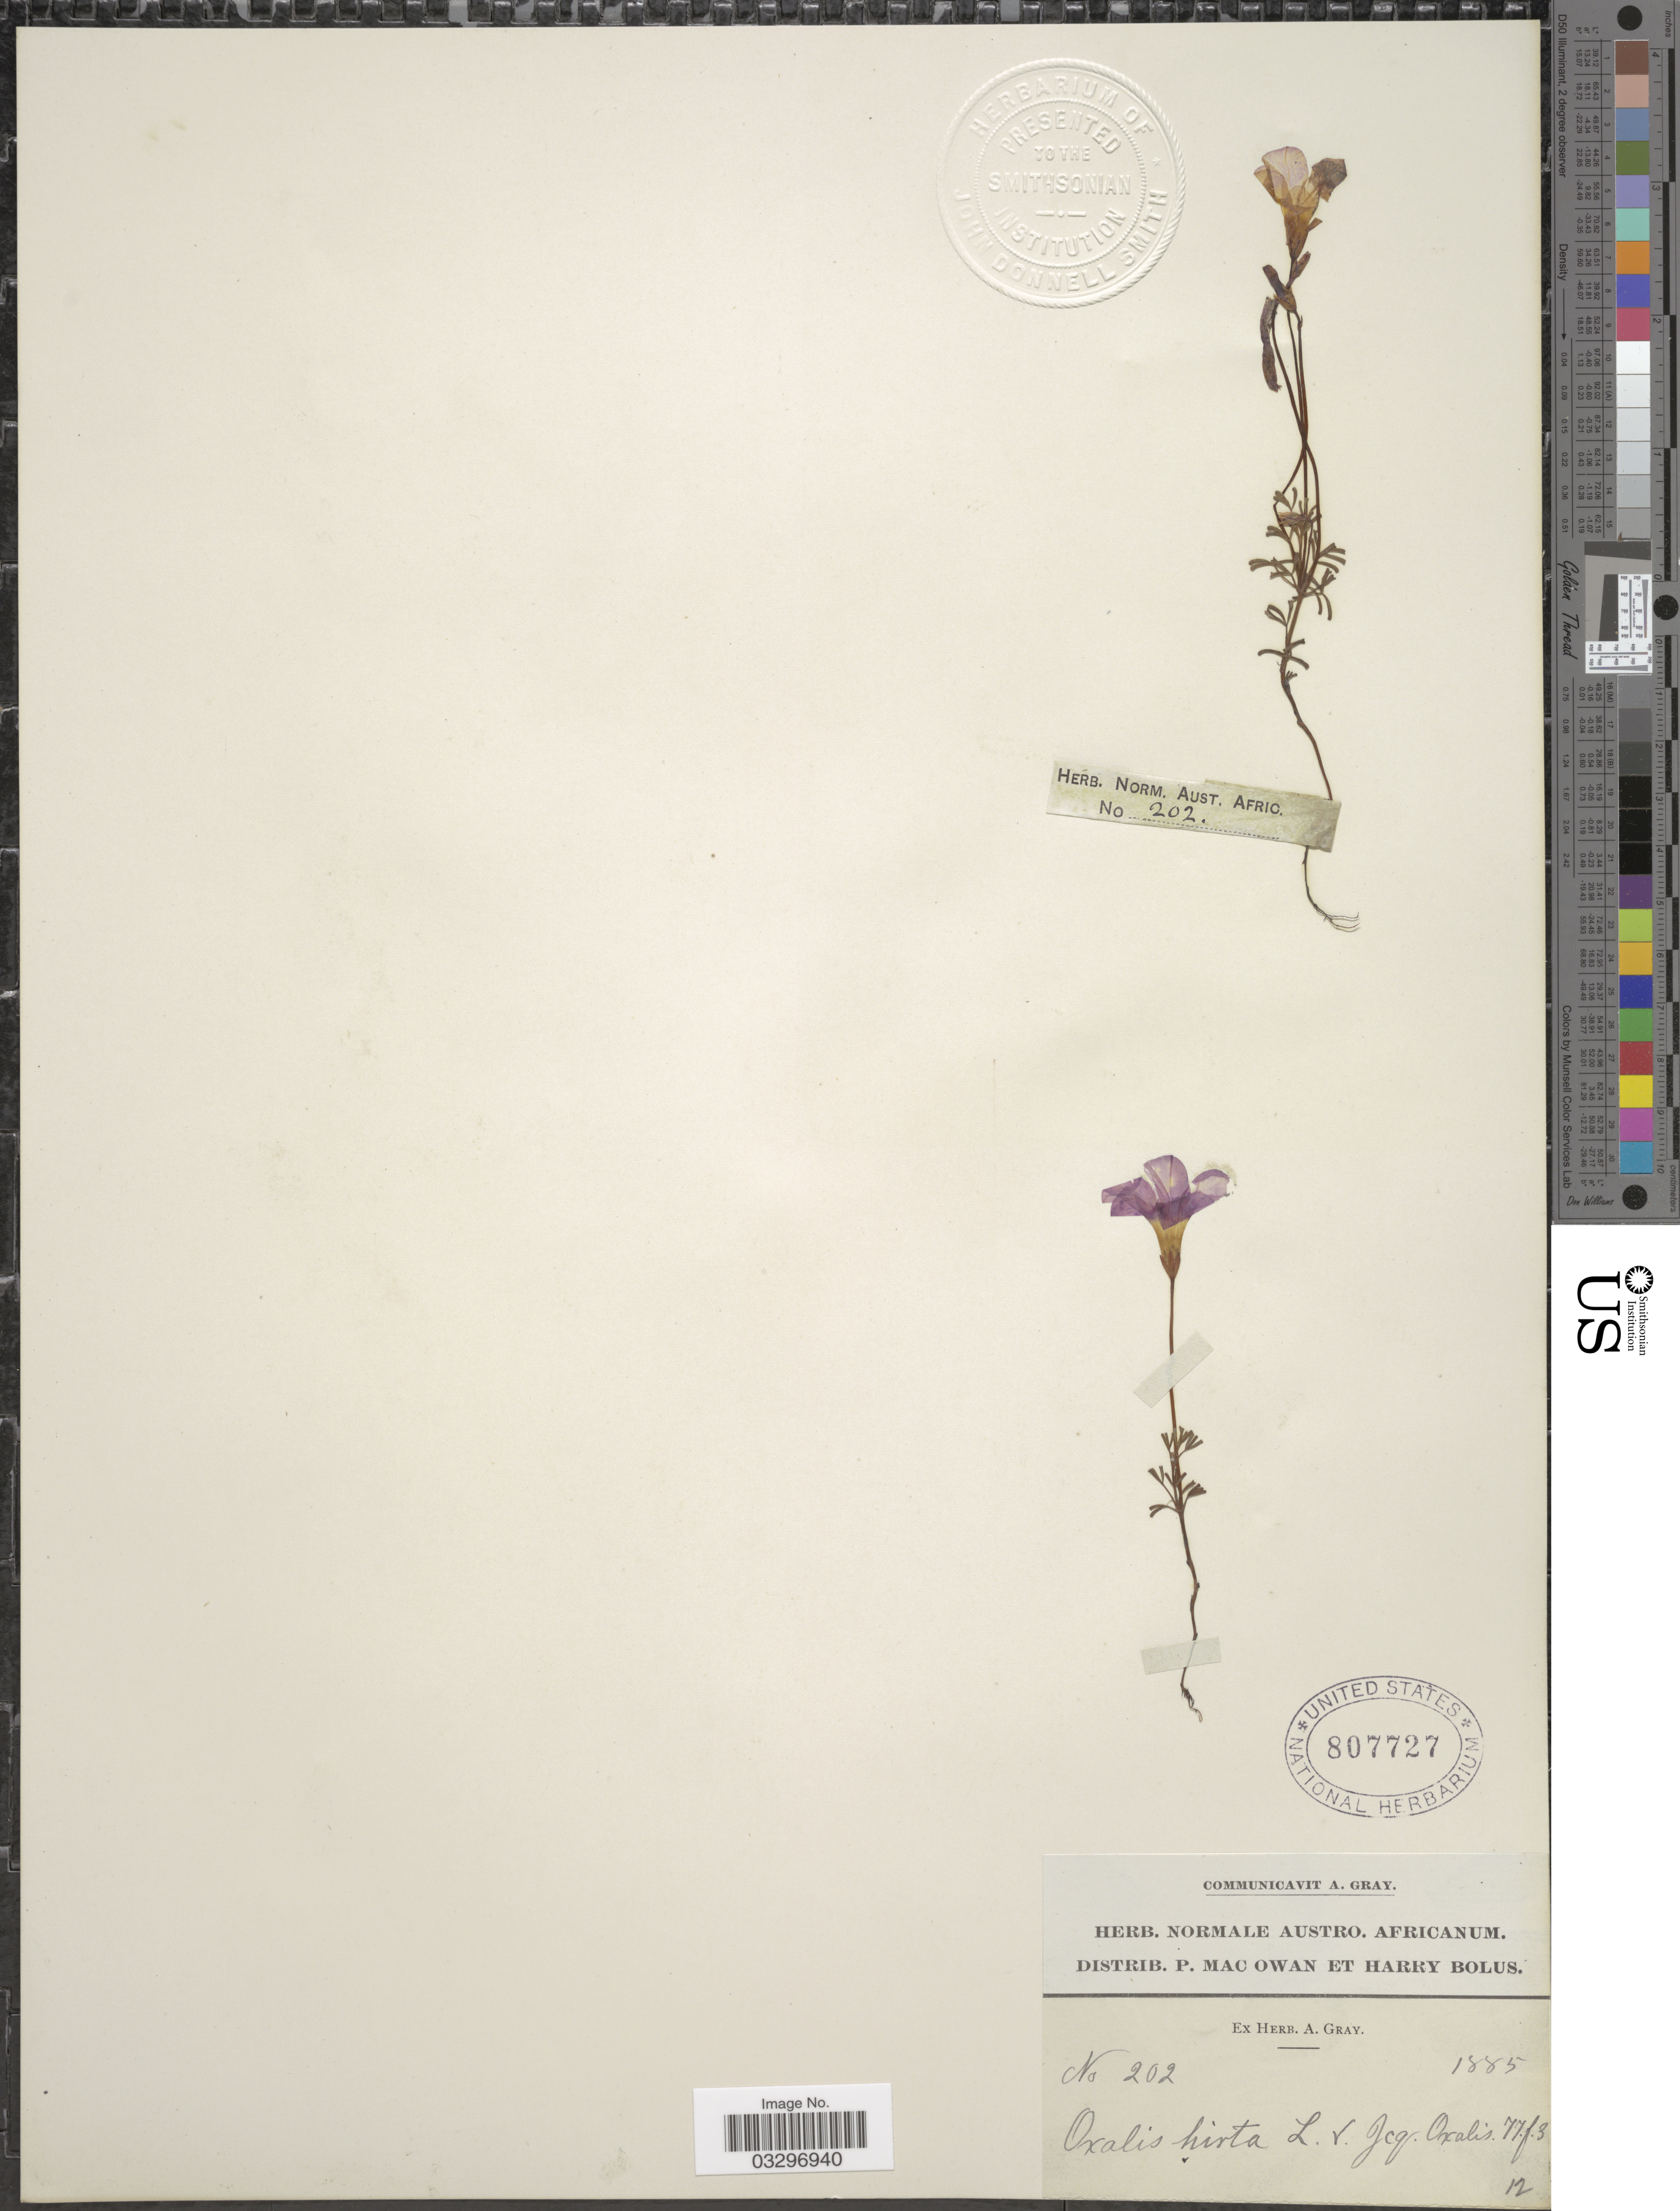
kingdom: Plantae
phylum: Tracheophyta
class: Magnoliopsida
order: Oxalidales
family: Oxalidaceae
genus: Oxalis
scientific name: Oxalis hirta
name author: L.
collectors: P. MacOwan & H. Bolus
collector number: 202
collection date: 1885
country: South Africa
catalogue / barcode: US 807727